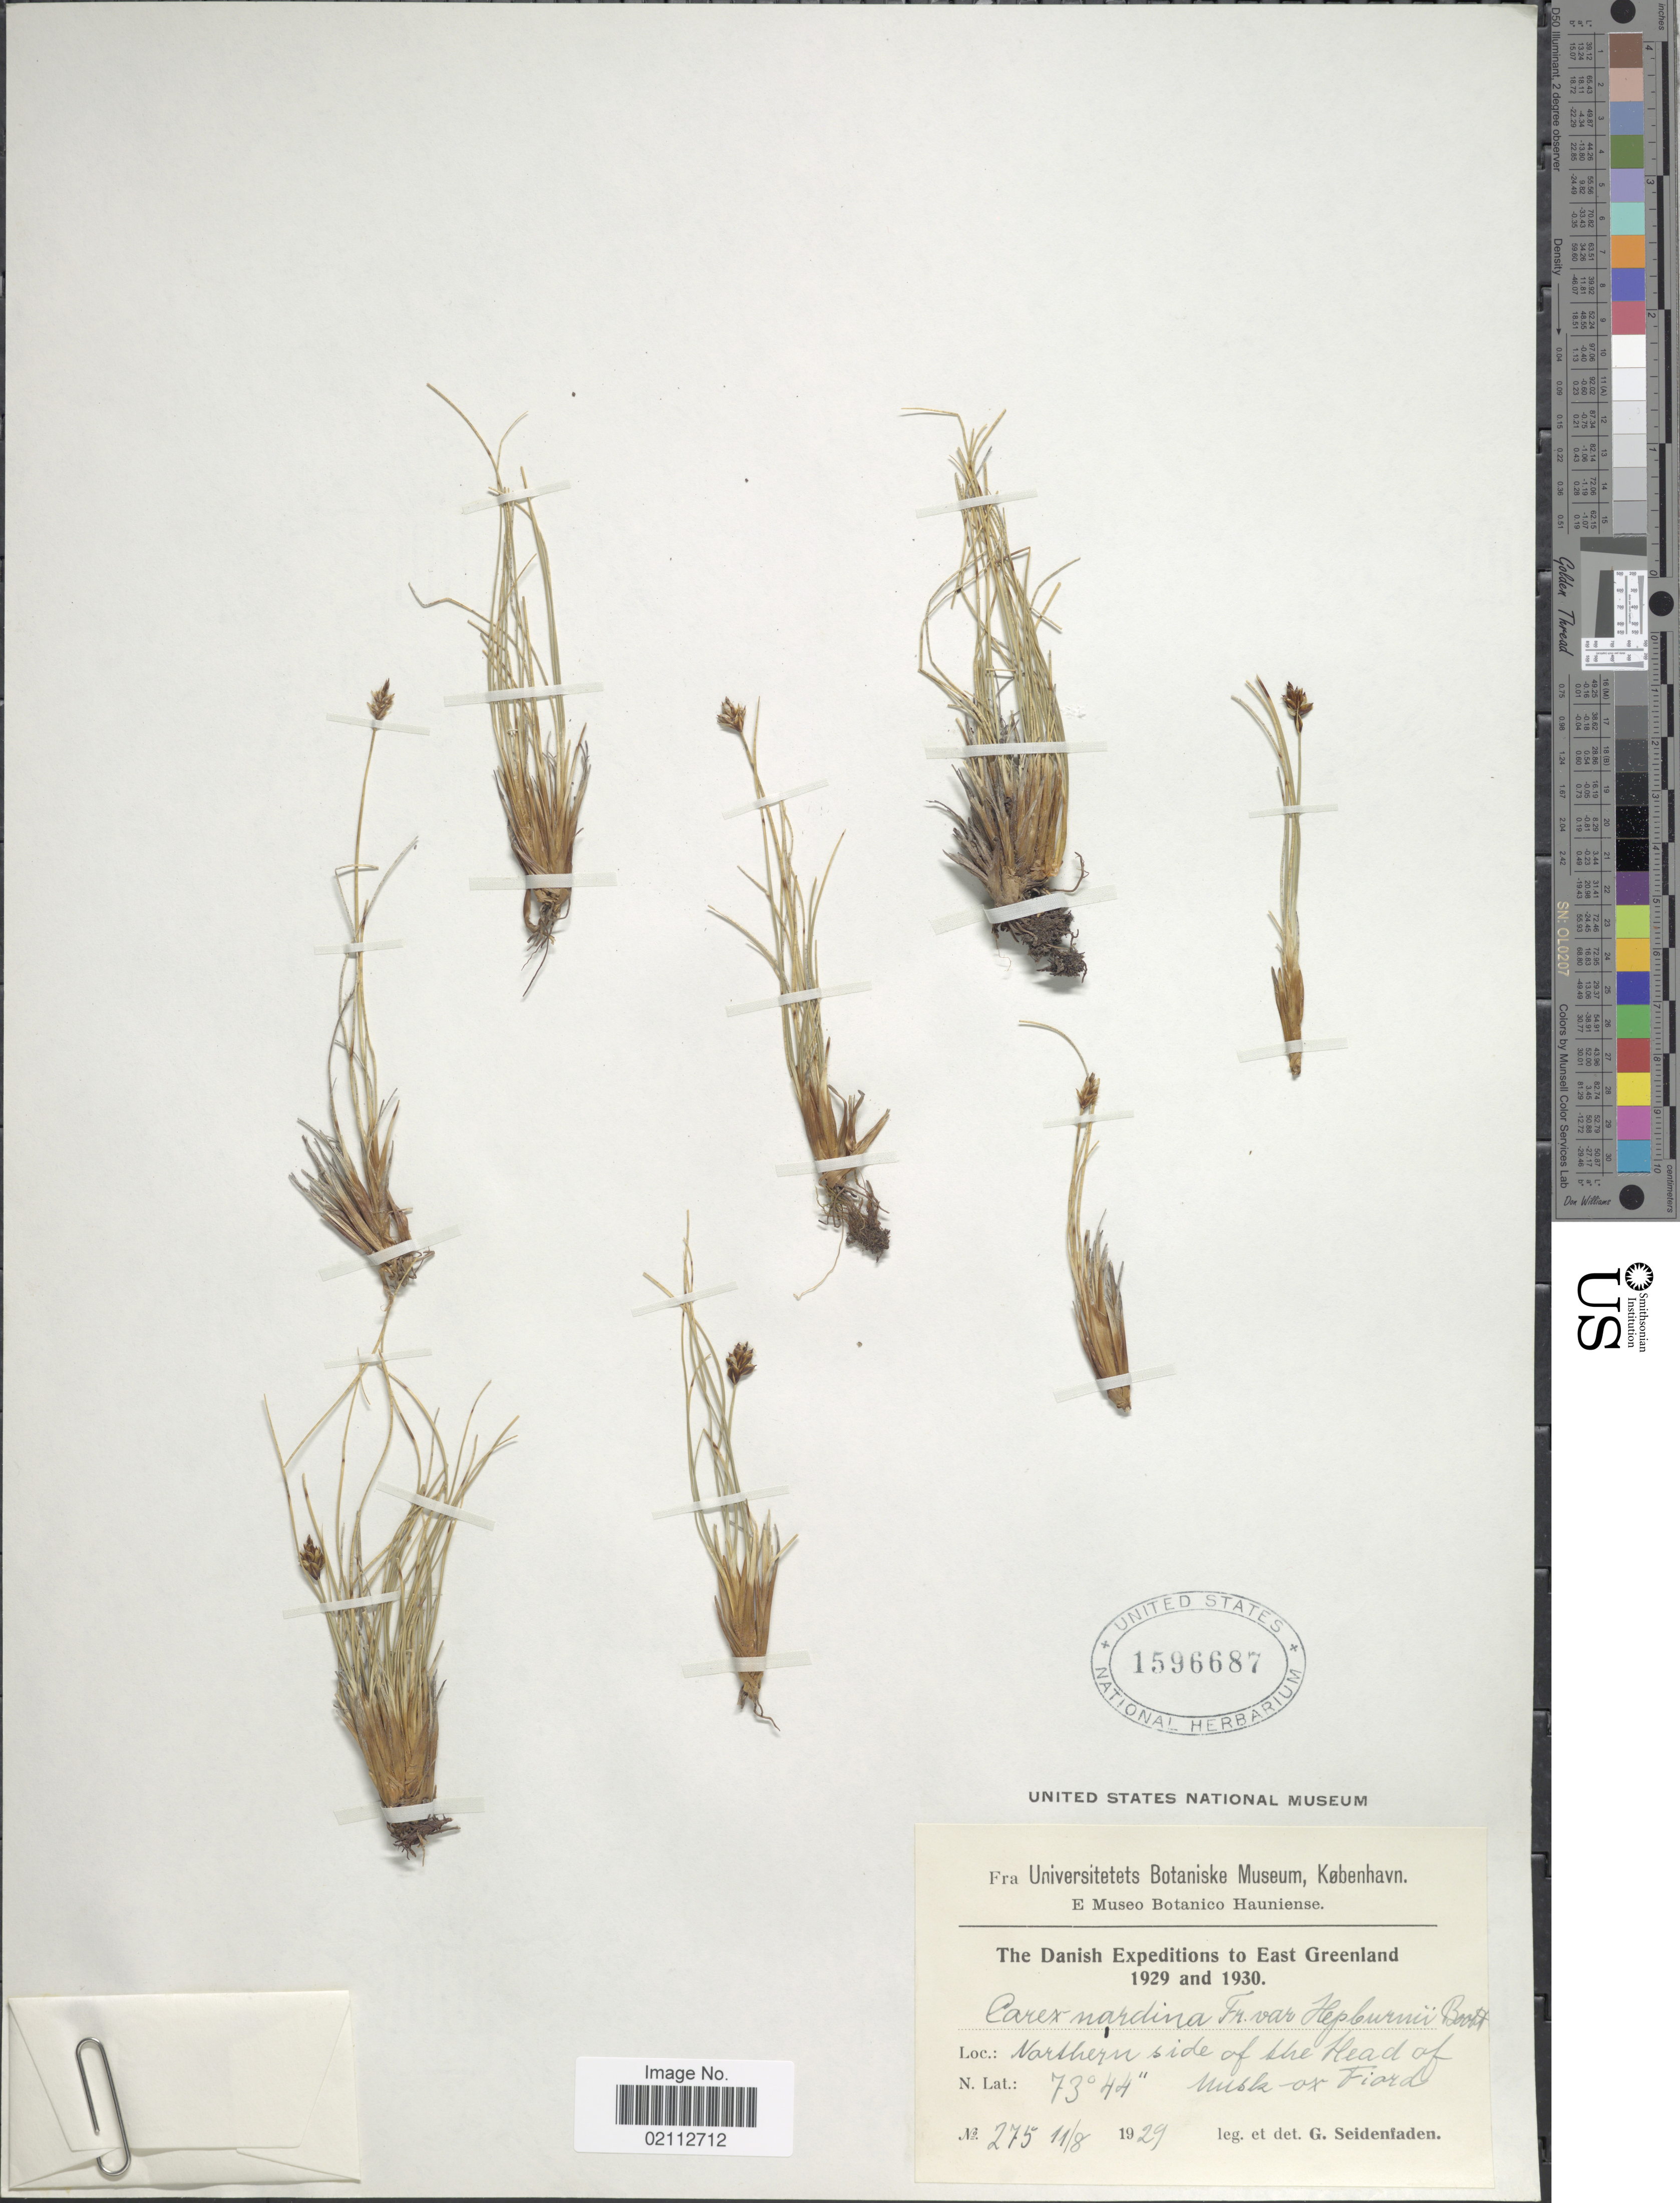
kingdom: Plantae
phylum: Tracheophyta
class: Liliopsida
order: Poales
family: Cyperaceae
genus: Carex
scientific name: Carex nardina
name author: (Hornem.) Fr.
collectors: G. Seidenfaden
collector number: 275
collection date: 1929-08-11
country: Greenland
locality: East Greenland. Northern side of the Head of Musk-ox Fiord.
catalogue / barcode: US 1596687